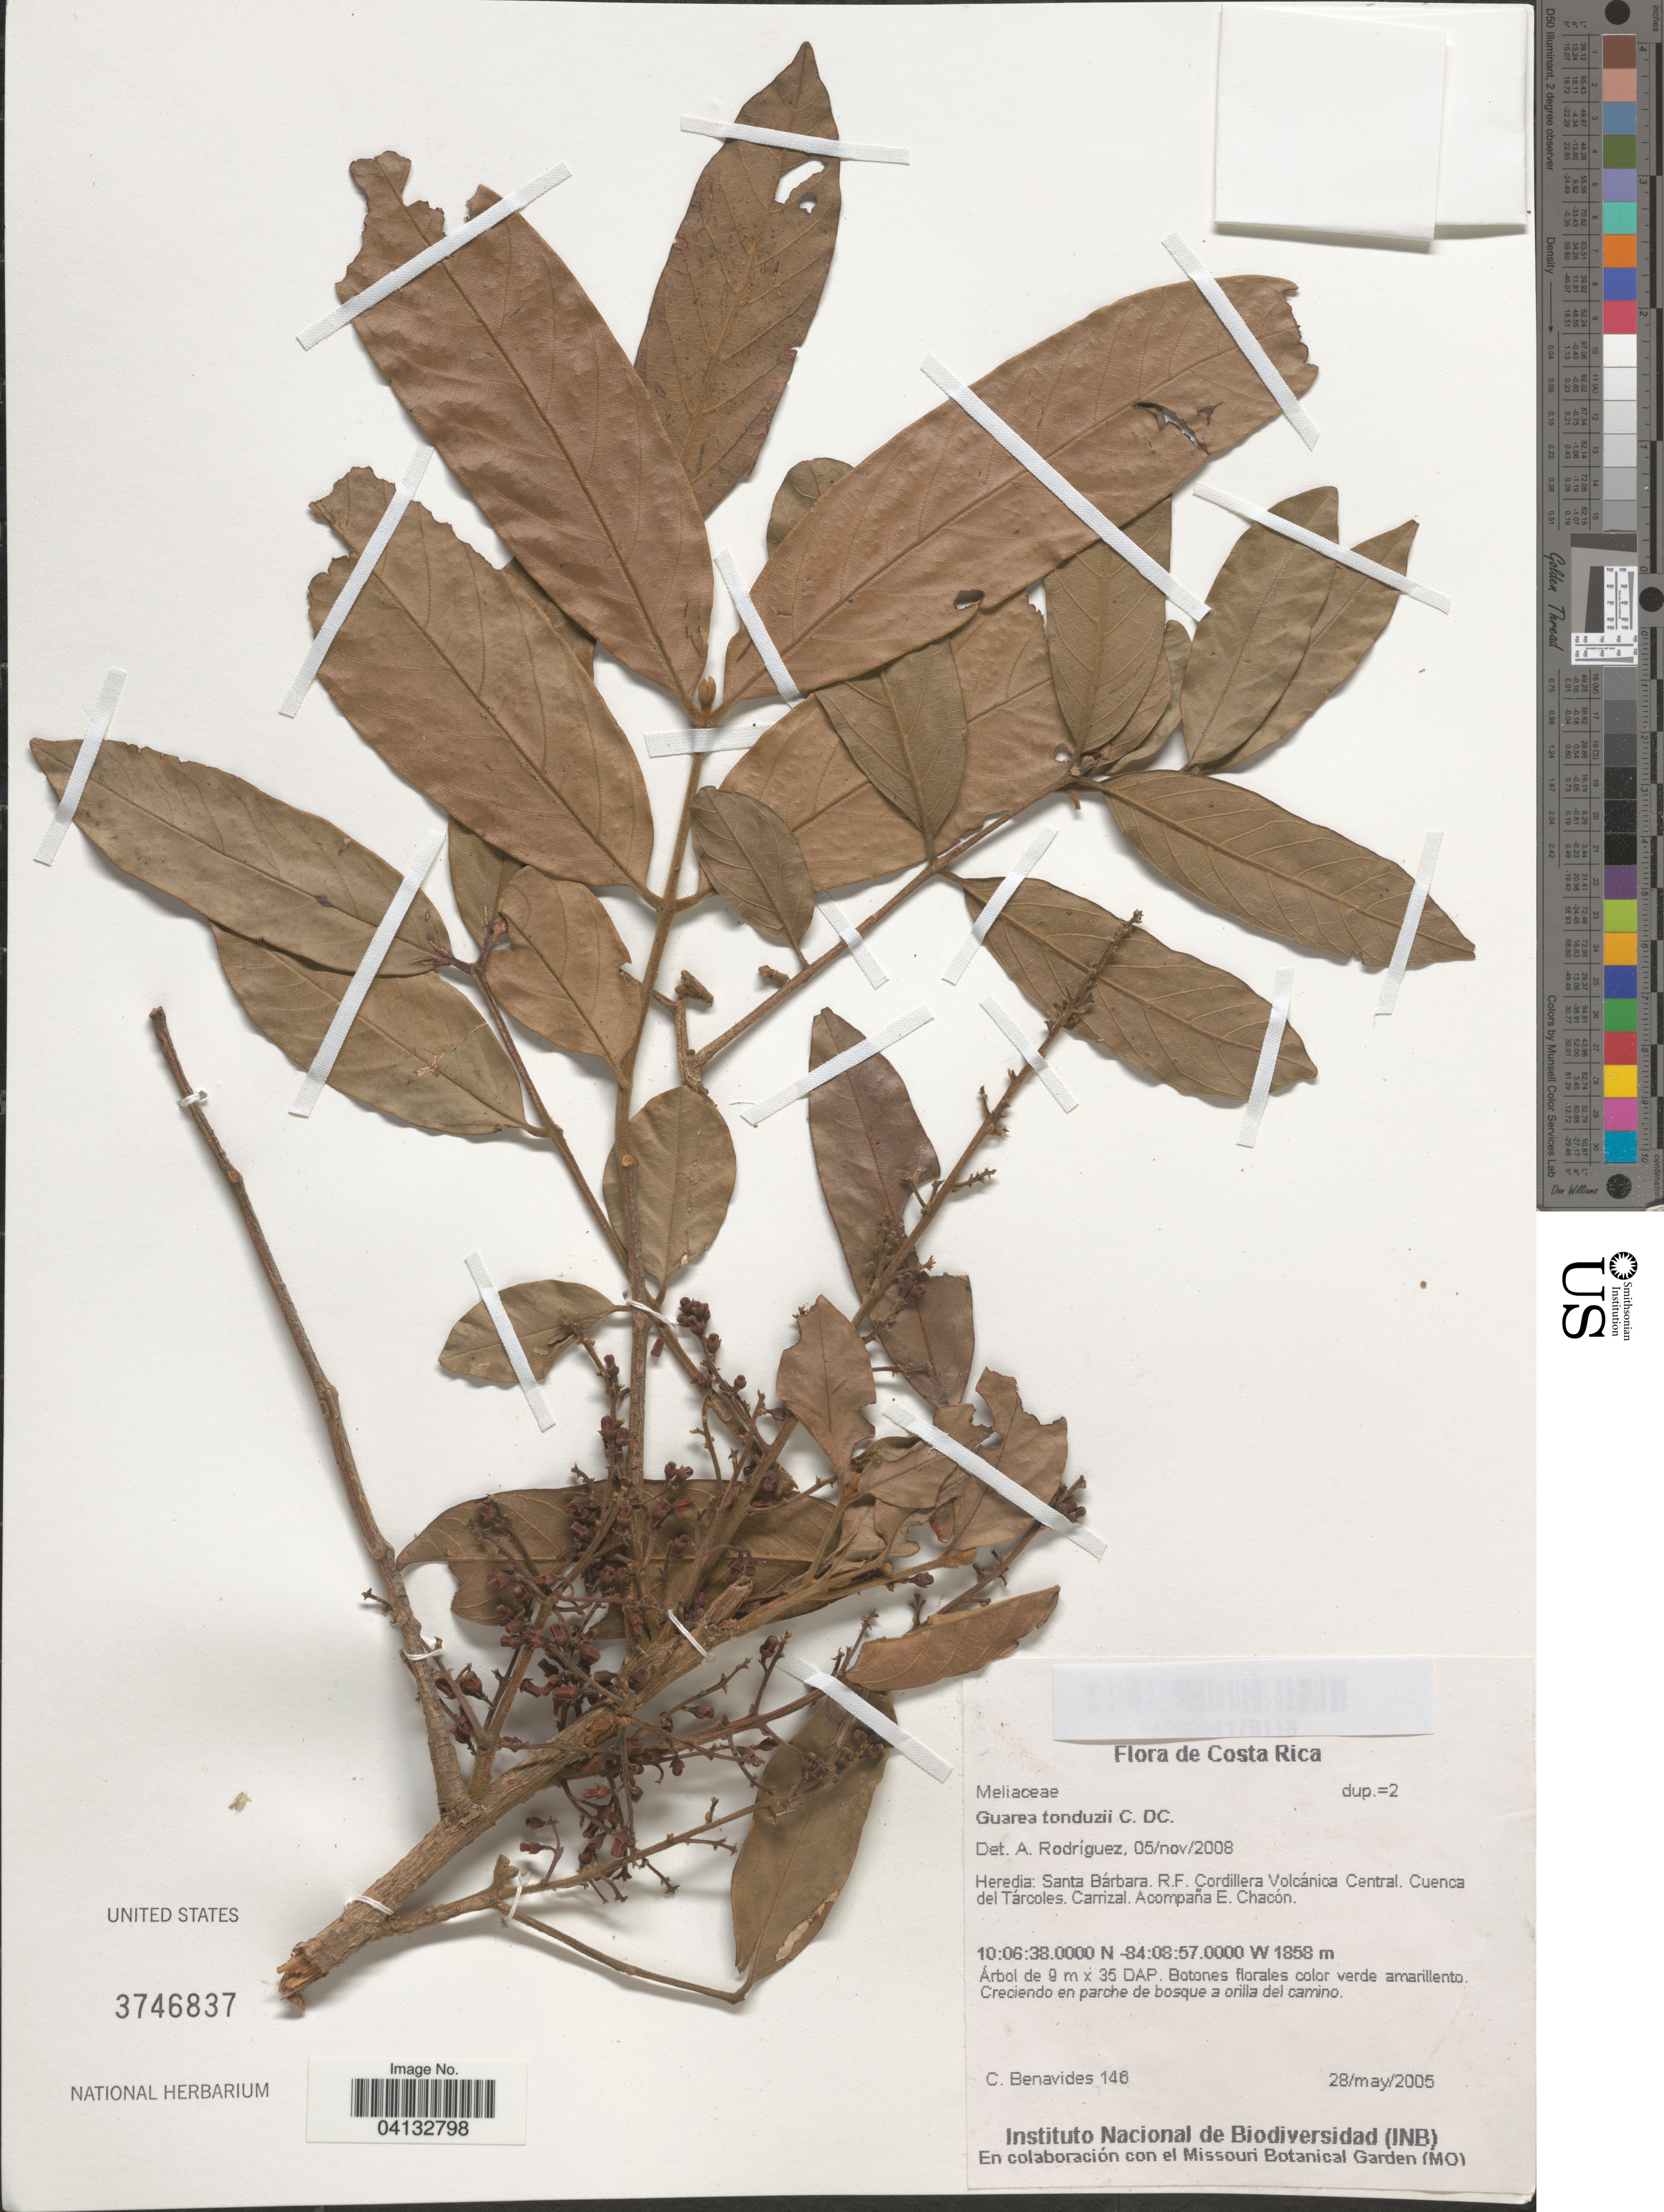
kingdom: Plantae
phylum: Tracheophyta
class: Magnoliopsida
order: Sapindales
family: Meliaceae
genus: Guarea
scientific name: Guarea tonduzii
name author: C. DC.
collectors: C. Benavides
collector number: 146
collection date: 2005-05-28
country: Costa Rica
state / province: Heredia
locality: Santa Bárbara. R.F. Cordillera Volcánica Central. Cuenca del Tárcoles. Carrizal. Acompaña E. Chacón.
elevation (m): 1858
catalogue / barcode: US 3746837